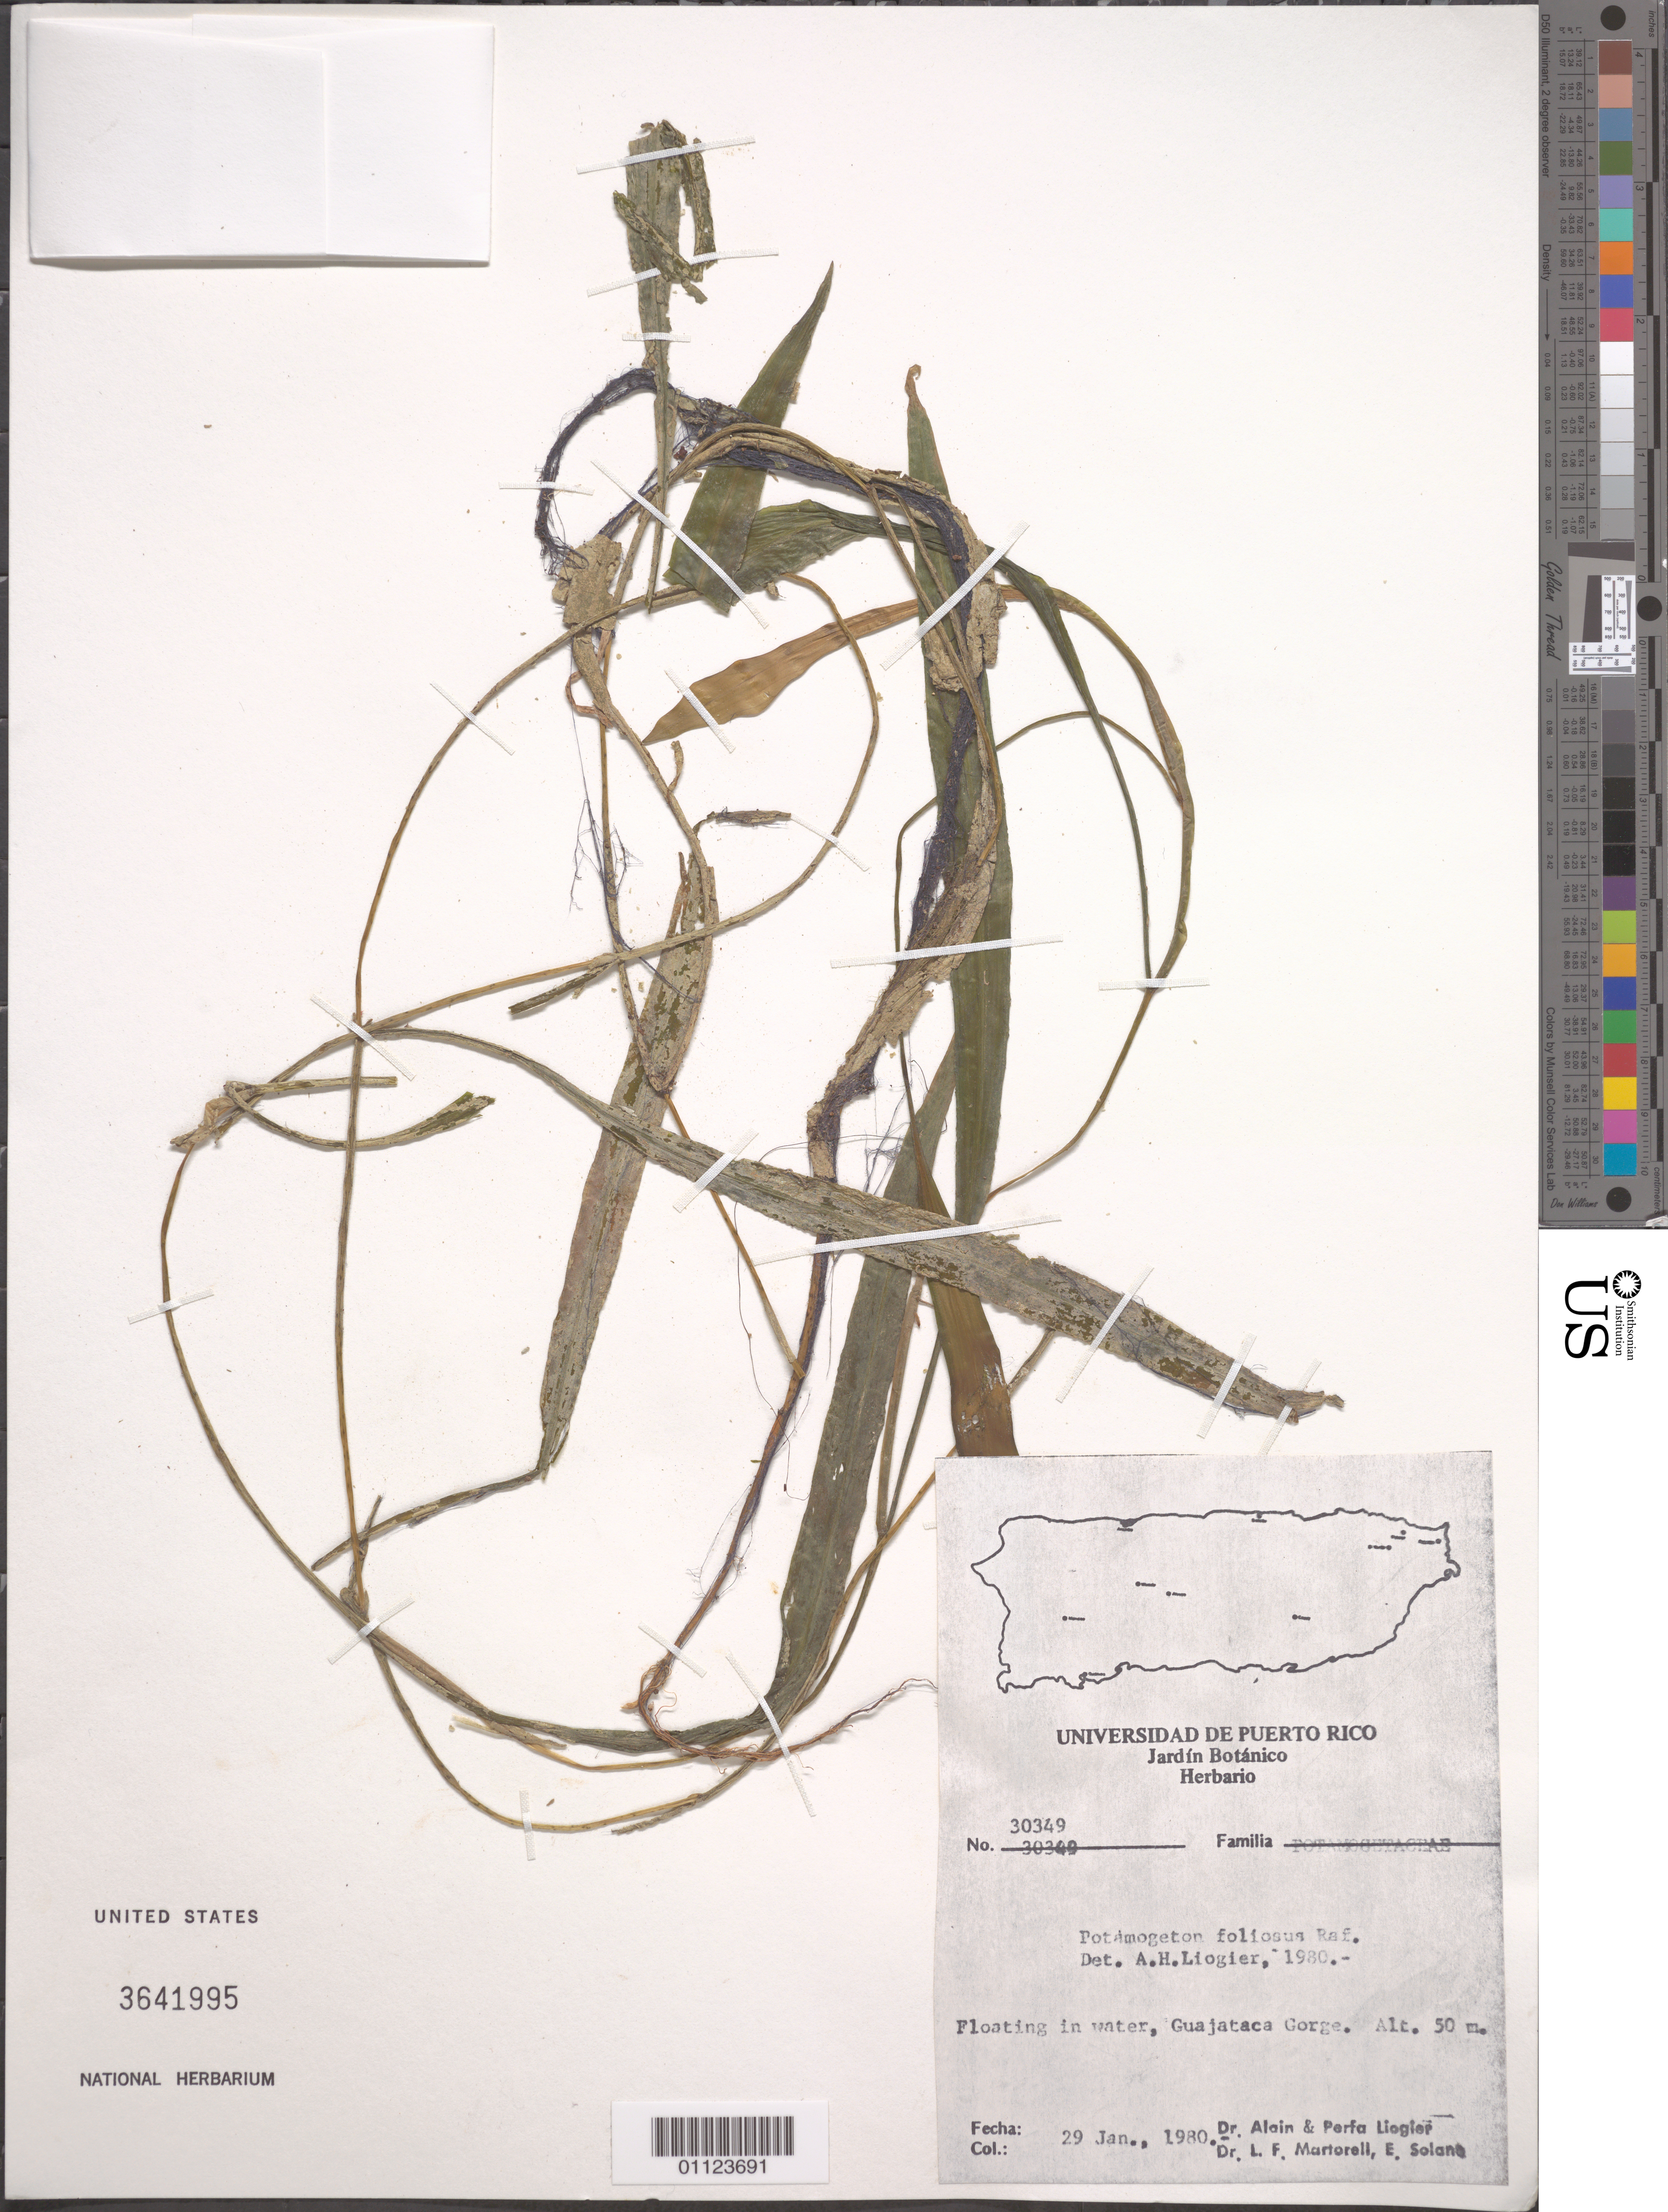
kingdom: Plantae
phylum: Tracheophyta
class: Liliopsida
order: Alismatales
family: Potamogetonaceae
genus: Potamogeton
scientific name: Potamogeton foliosus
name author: Raf.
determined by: Liogier, Alain H.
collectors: A. H. Liogier, M. P. Liogier, L. Martorell & E. Solano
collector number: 30349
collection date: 1980-01-29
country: Puerto Rico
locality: Guajataca Gorge.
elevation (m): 50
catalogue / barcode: US 3641995